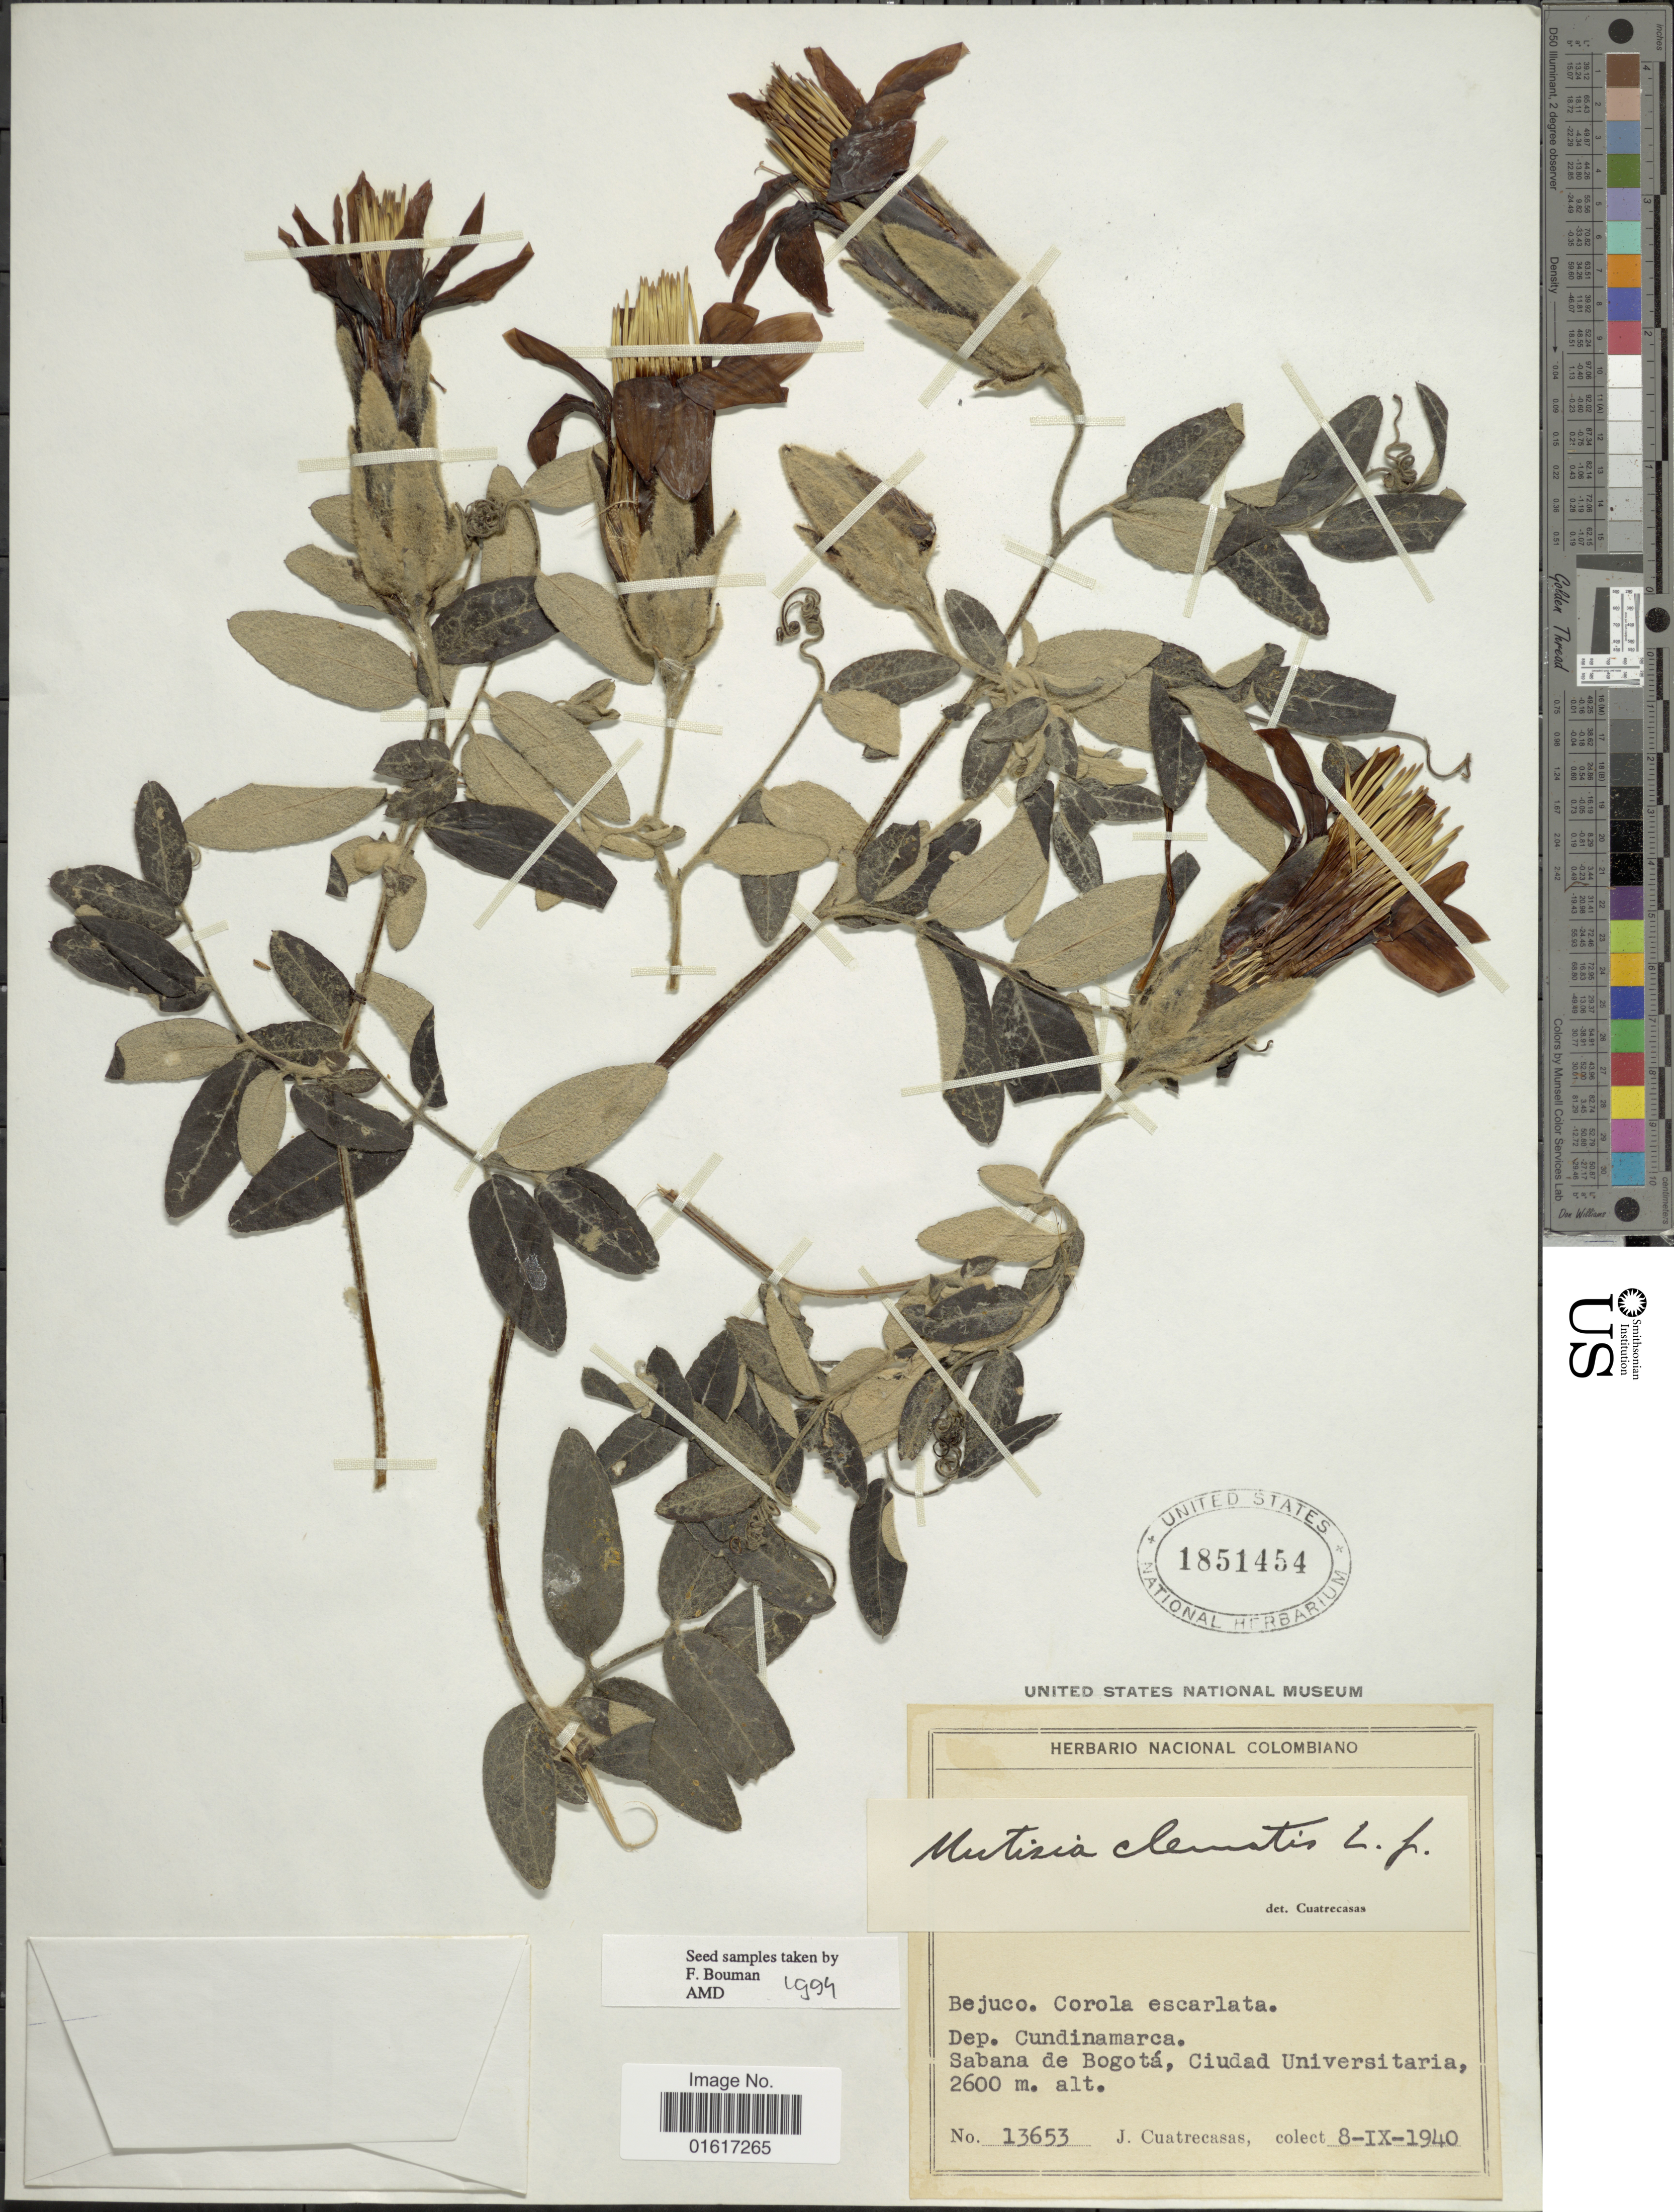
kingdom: Plantae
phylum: Tracheophyta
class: Magnoliopsida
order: Asterales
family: Asteraceae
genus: Mutisia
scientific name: Mutisia clematis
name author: L. f.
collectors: J. Cuatrecasas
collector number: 13653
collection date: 1940-09-08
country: Colombia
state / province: Cundinamarca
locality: Sabana de Bogotá, Ciudad Universitaria [unsure placement]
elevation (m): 2600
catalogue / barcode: US 1851454